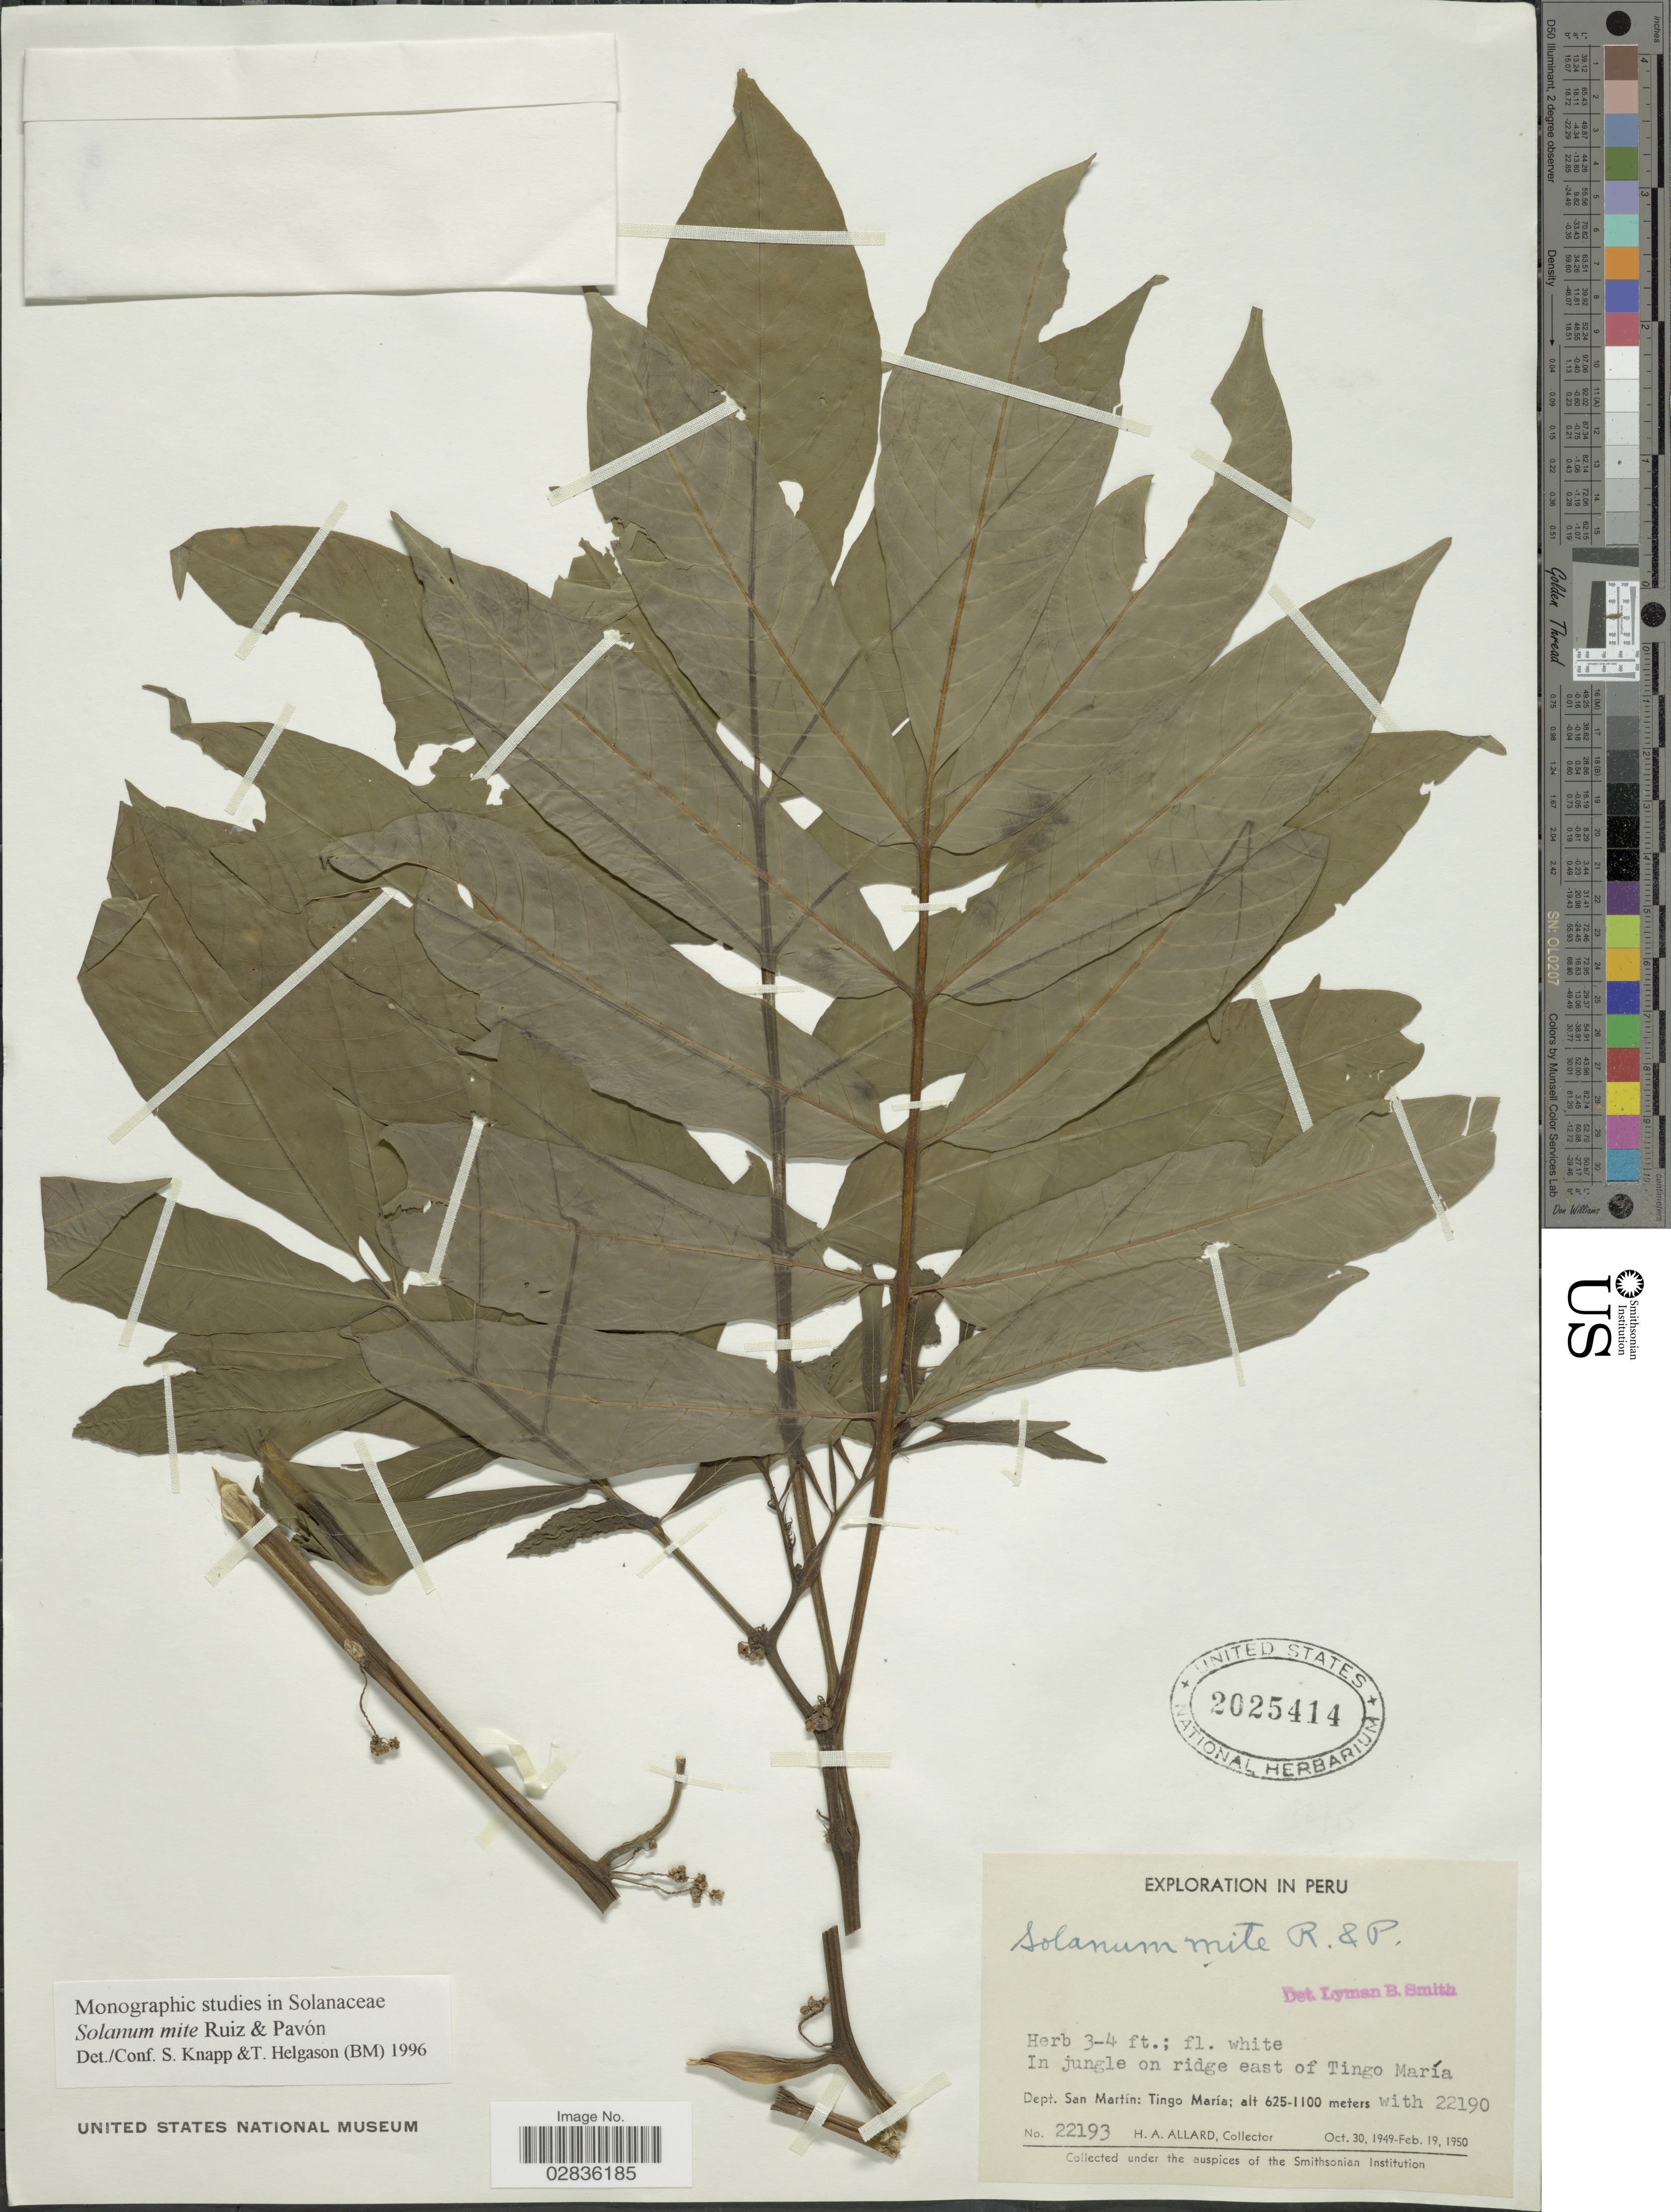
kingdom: Plantae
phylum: Tracheophyta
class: Magnoliopsida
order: Solanales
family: Solanaceae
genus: Solanum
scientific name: Solanum mite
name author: Ruiz & Pav.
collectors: H. A. Allard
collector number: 22193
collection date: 1949-10-30/1950-02-19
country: Peru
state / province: San Martín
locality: In jungle on ridge east of Tingo María with 22190. Dept. San Martín: Tingo María.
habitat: in jungle on ridge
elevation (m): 625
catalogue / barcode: US 2025414